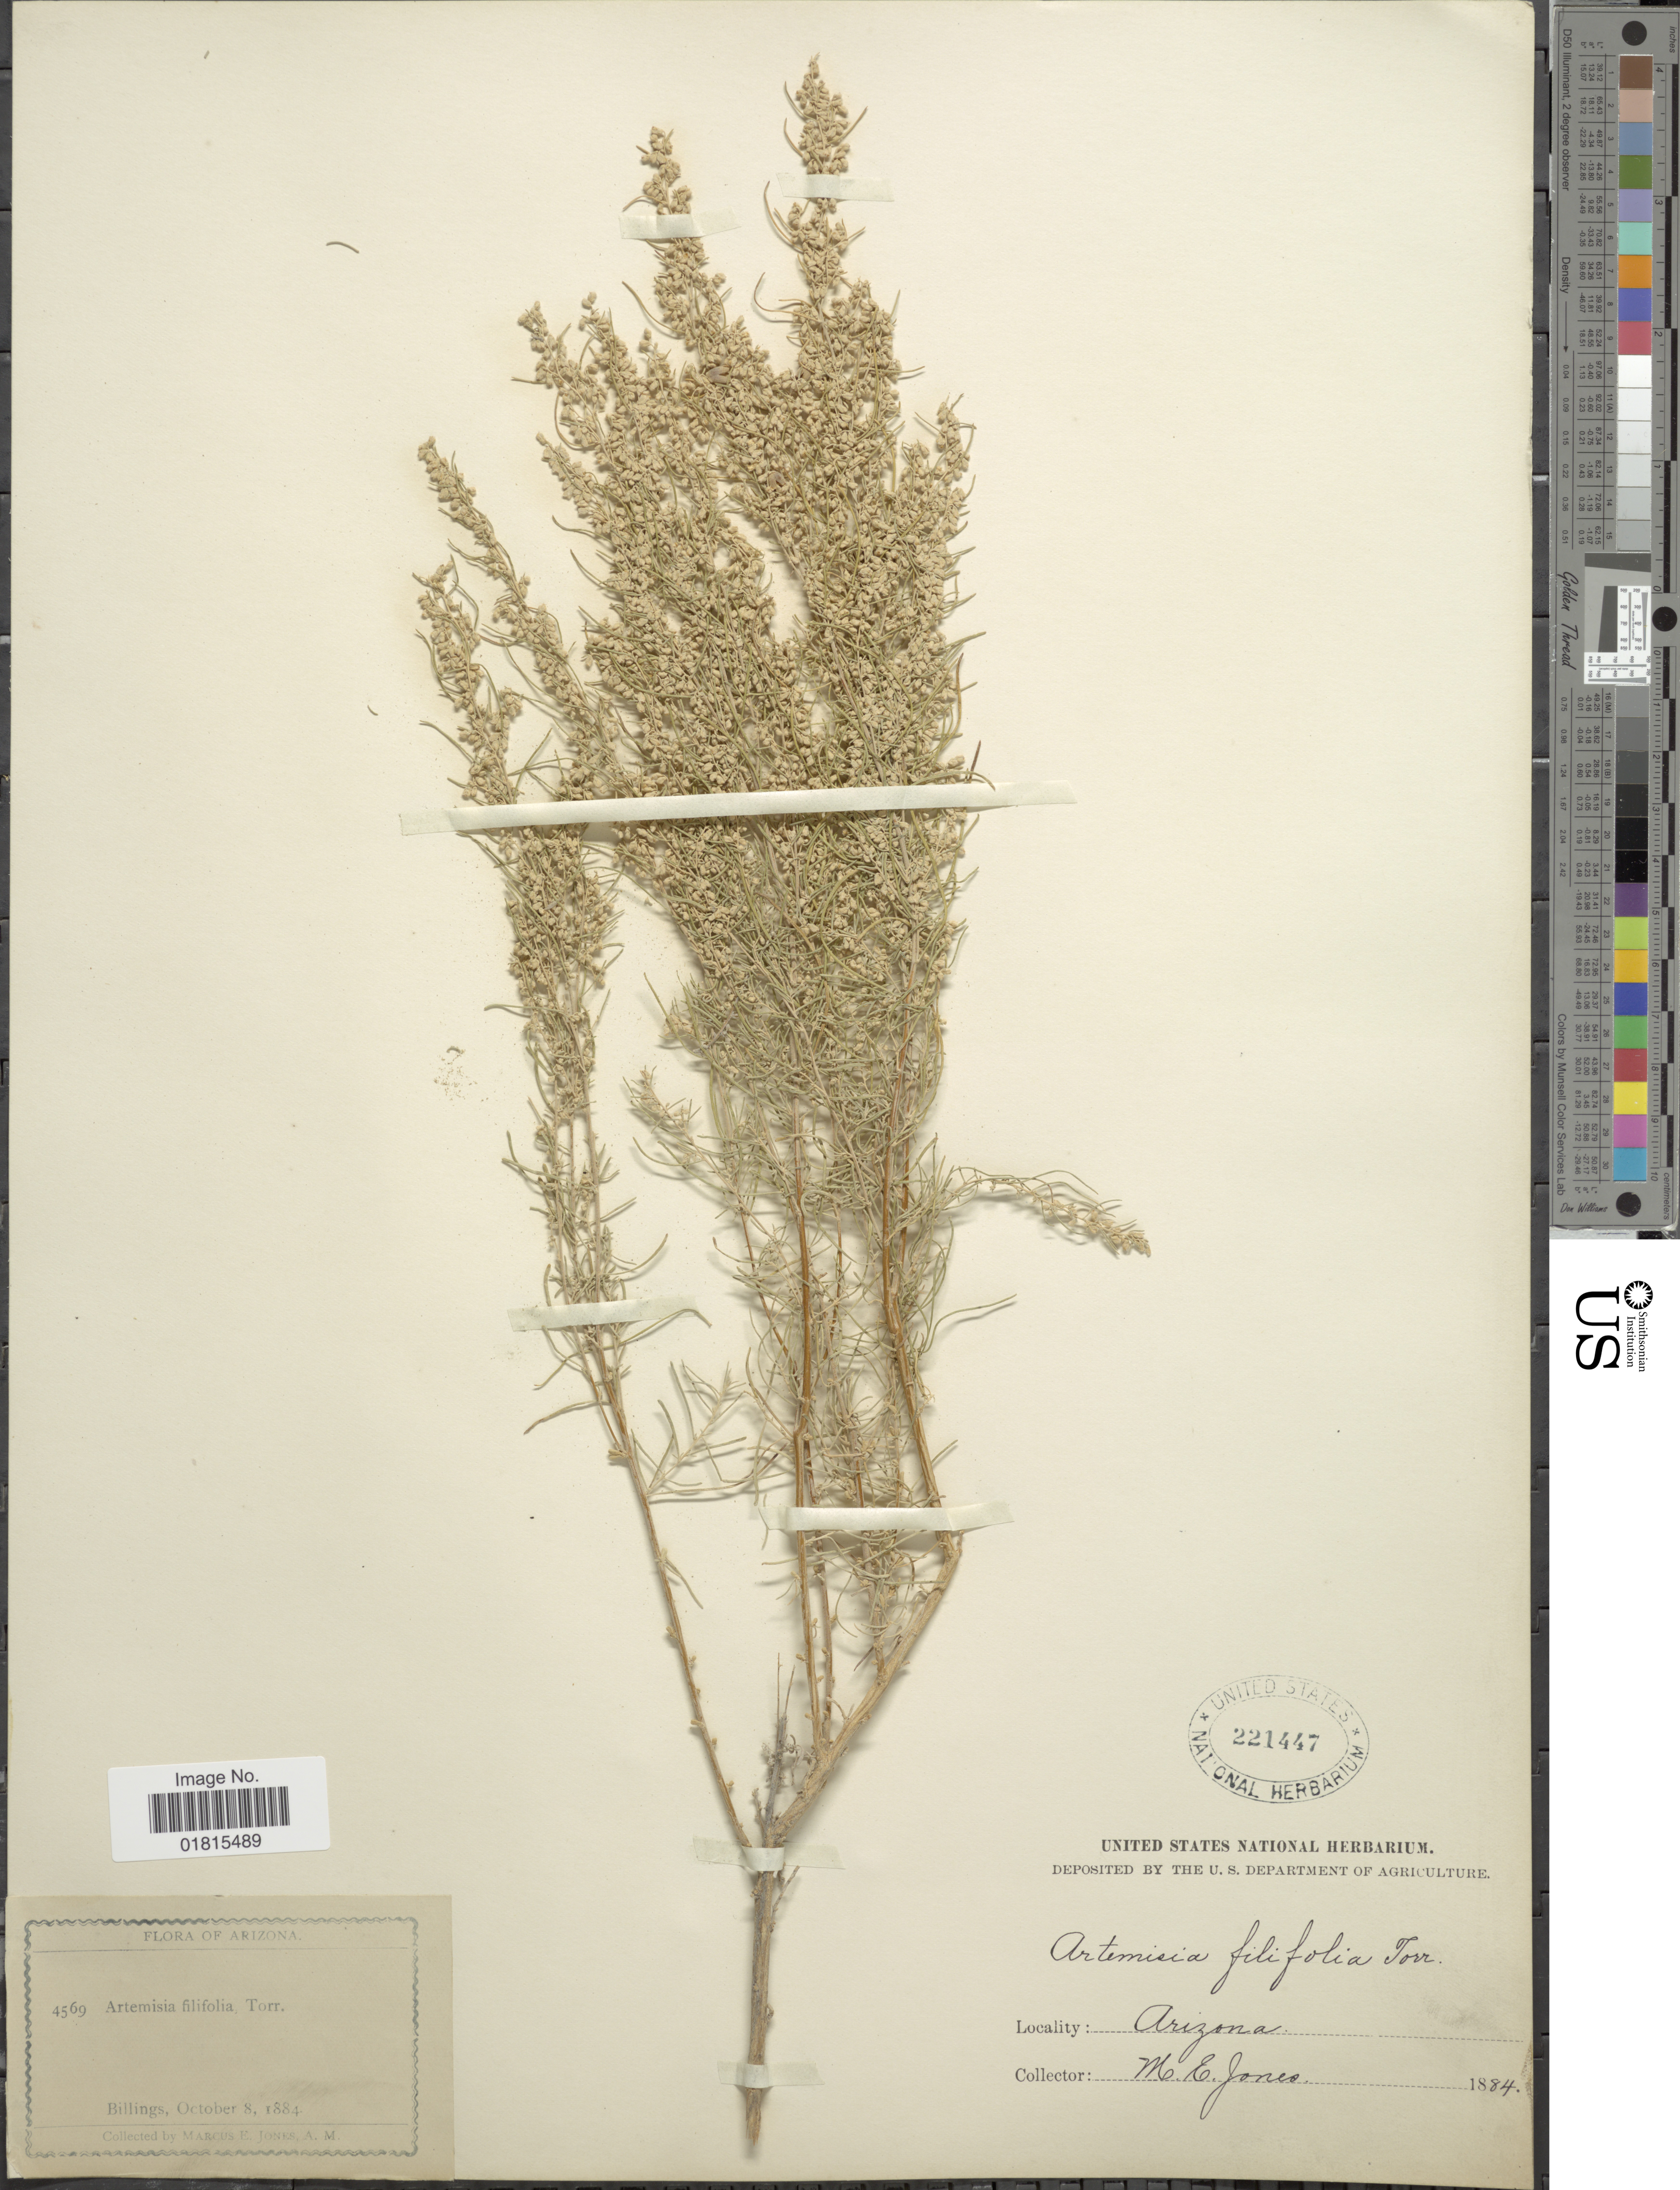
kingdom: Plantae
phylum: Tracheophyta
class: Magnoliopsida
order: Asterales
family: Asteraceae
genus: Artemisia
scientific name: Artemisia filifolia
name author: Torr.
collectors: M. E. Jones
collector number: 4569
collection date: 1884-10-08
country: United States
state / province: Arizona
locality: Billings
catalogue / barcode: US 221447